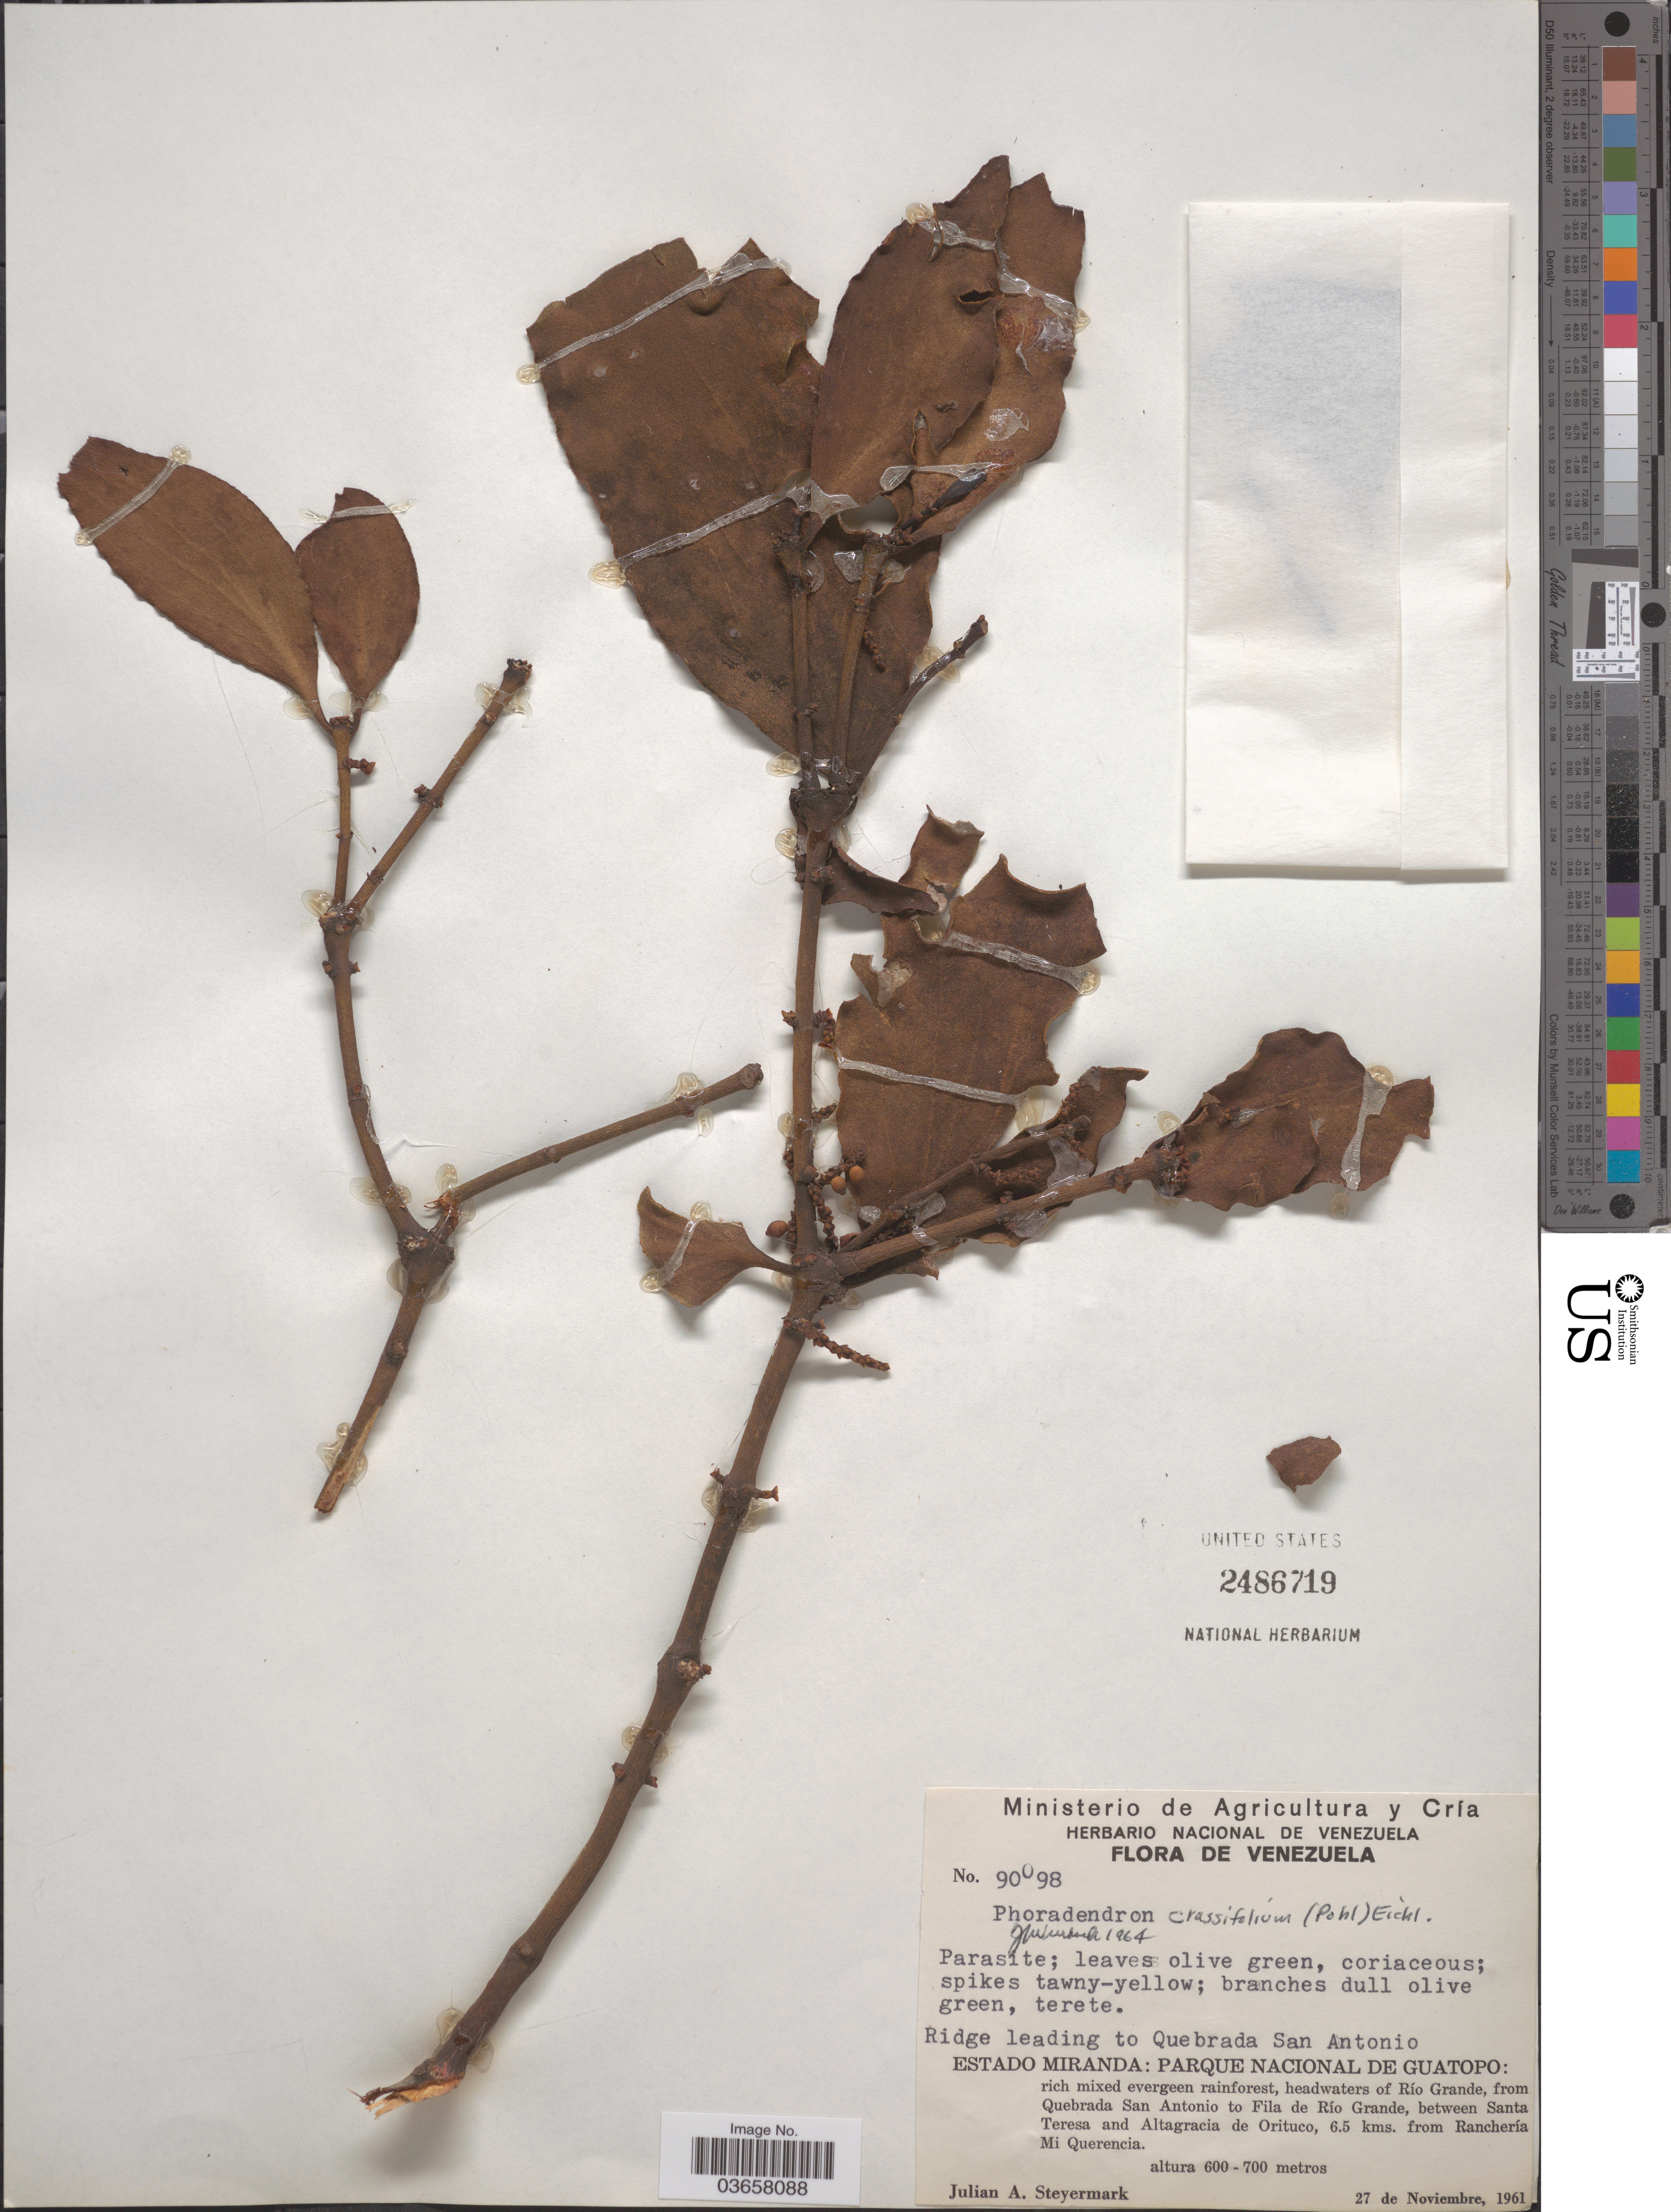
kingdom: Plantae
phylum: Tracheophyta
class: Magnoliopsida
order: Santalales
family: Viscaceae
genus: Phoradendron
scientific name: Phoradendron crassifolium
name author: (Pohl ex DC.) Eichler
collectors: J. Steyermark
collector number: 90098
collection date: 1961-11-27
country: Venezuela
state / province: Miranda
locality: Ridge leading to Quebrada San Antonio. Parque Nacional de Guatopo: headwaters of Río Grande, from Quebrada San Antonio to Fila de Río Grande, between Santa Teresa and Altagracia de Orituco, 6.5 kms. from Ranchería Mi Querencia.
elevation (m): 600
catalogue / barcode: US 2486719